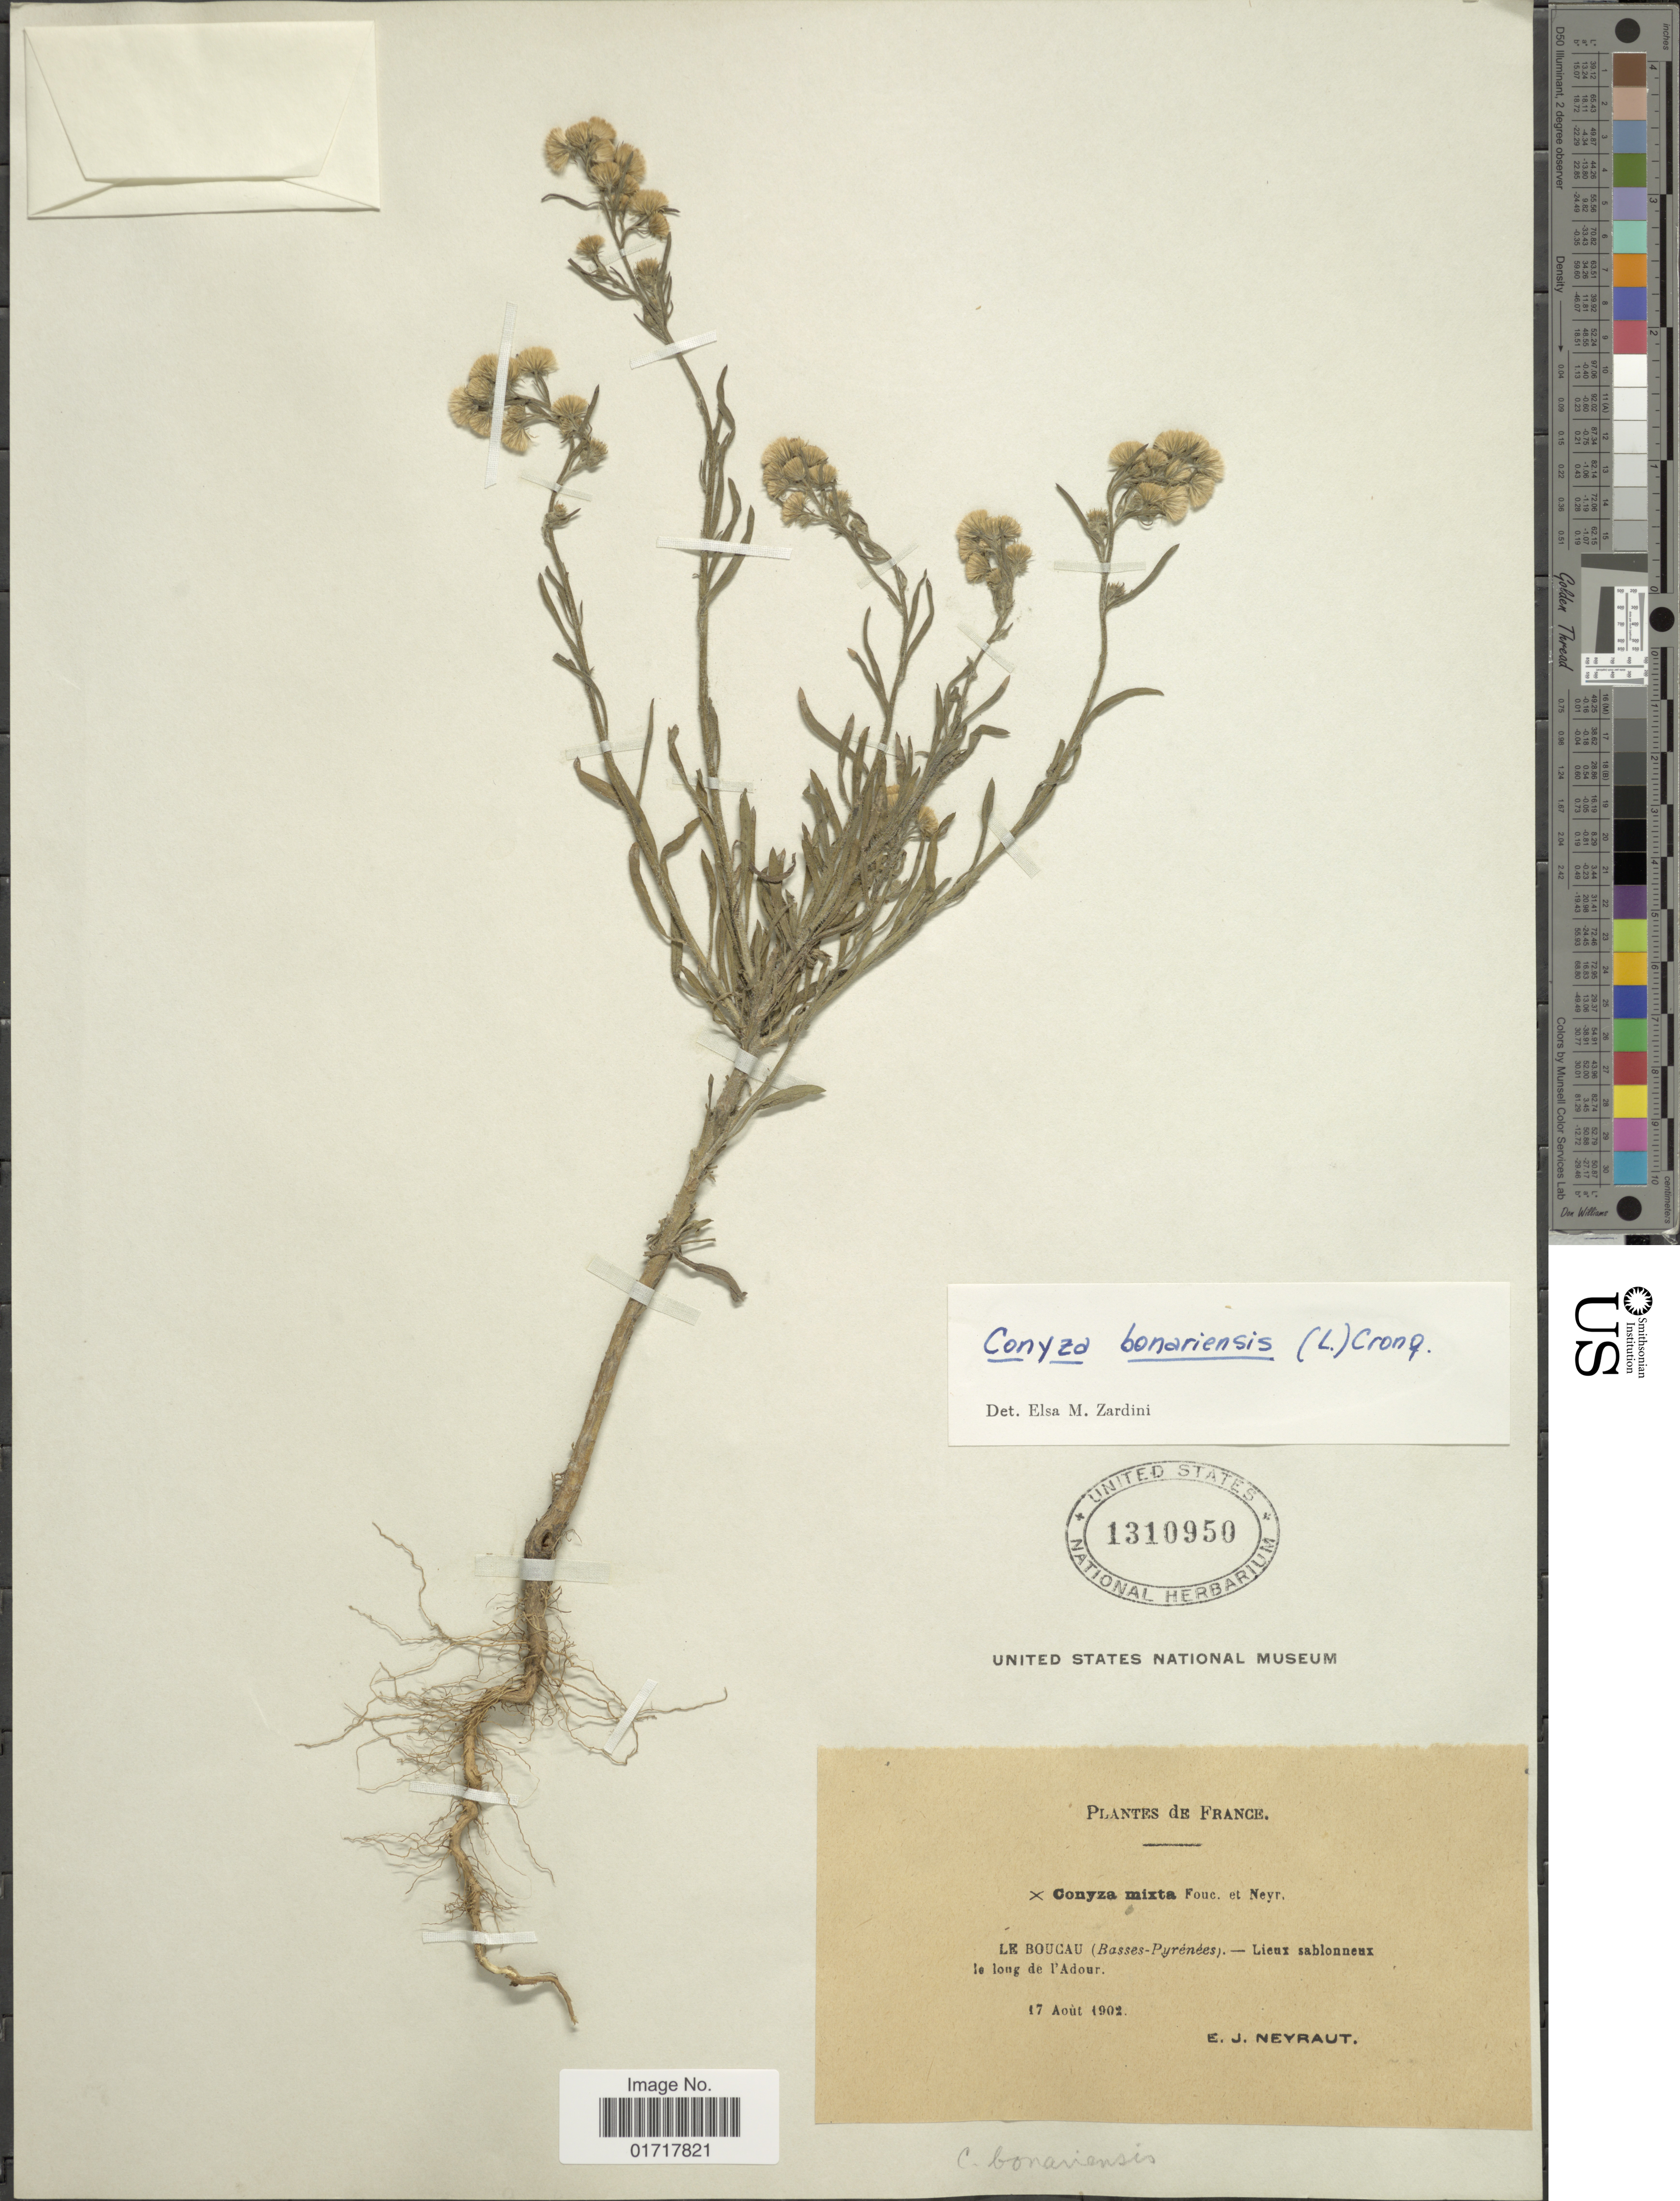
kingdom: Plantae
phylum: Tracheophyta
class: Magnoliopsida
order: Asterales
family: Asteraceae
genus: Conyza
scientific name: Conyza bonariensis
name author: (L.) Cronq.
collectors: E. Neyraut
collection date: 1902-08-17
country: France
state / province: Nouvelle-Aquitaine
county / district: Landes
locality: France, Le Bougau (Basses-Pyrenees). - Lieux sablonneux le long de l'Adour.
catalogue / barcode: US 1310950